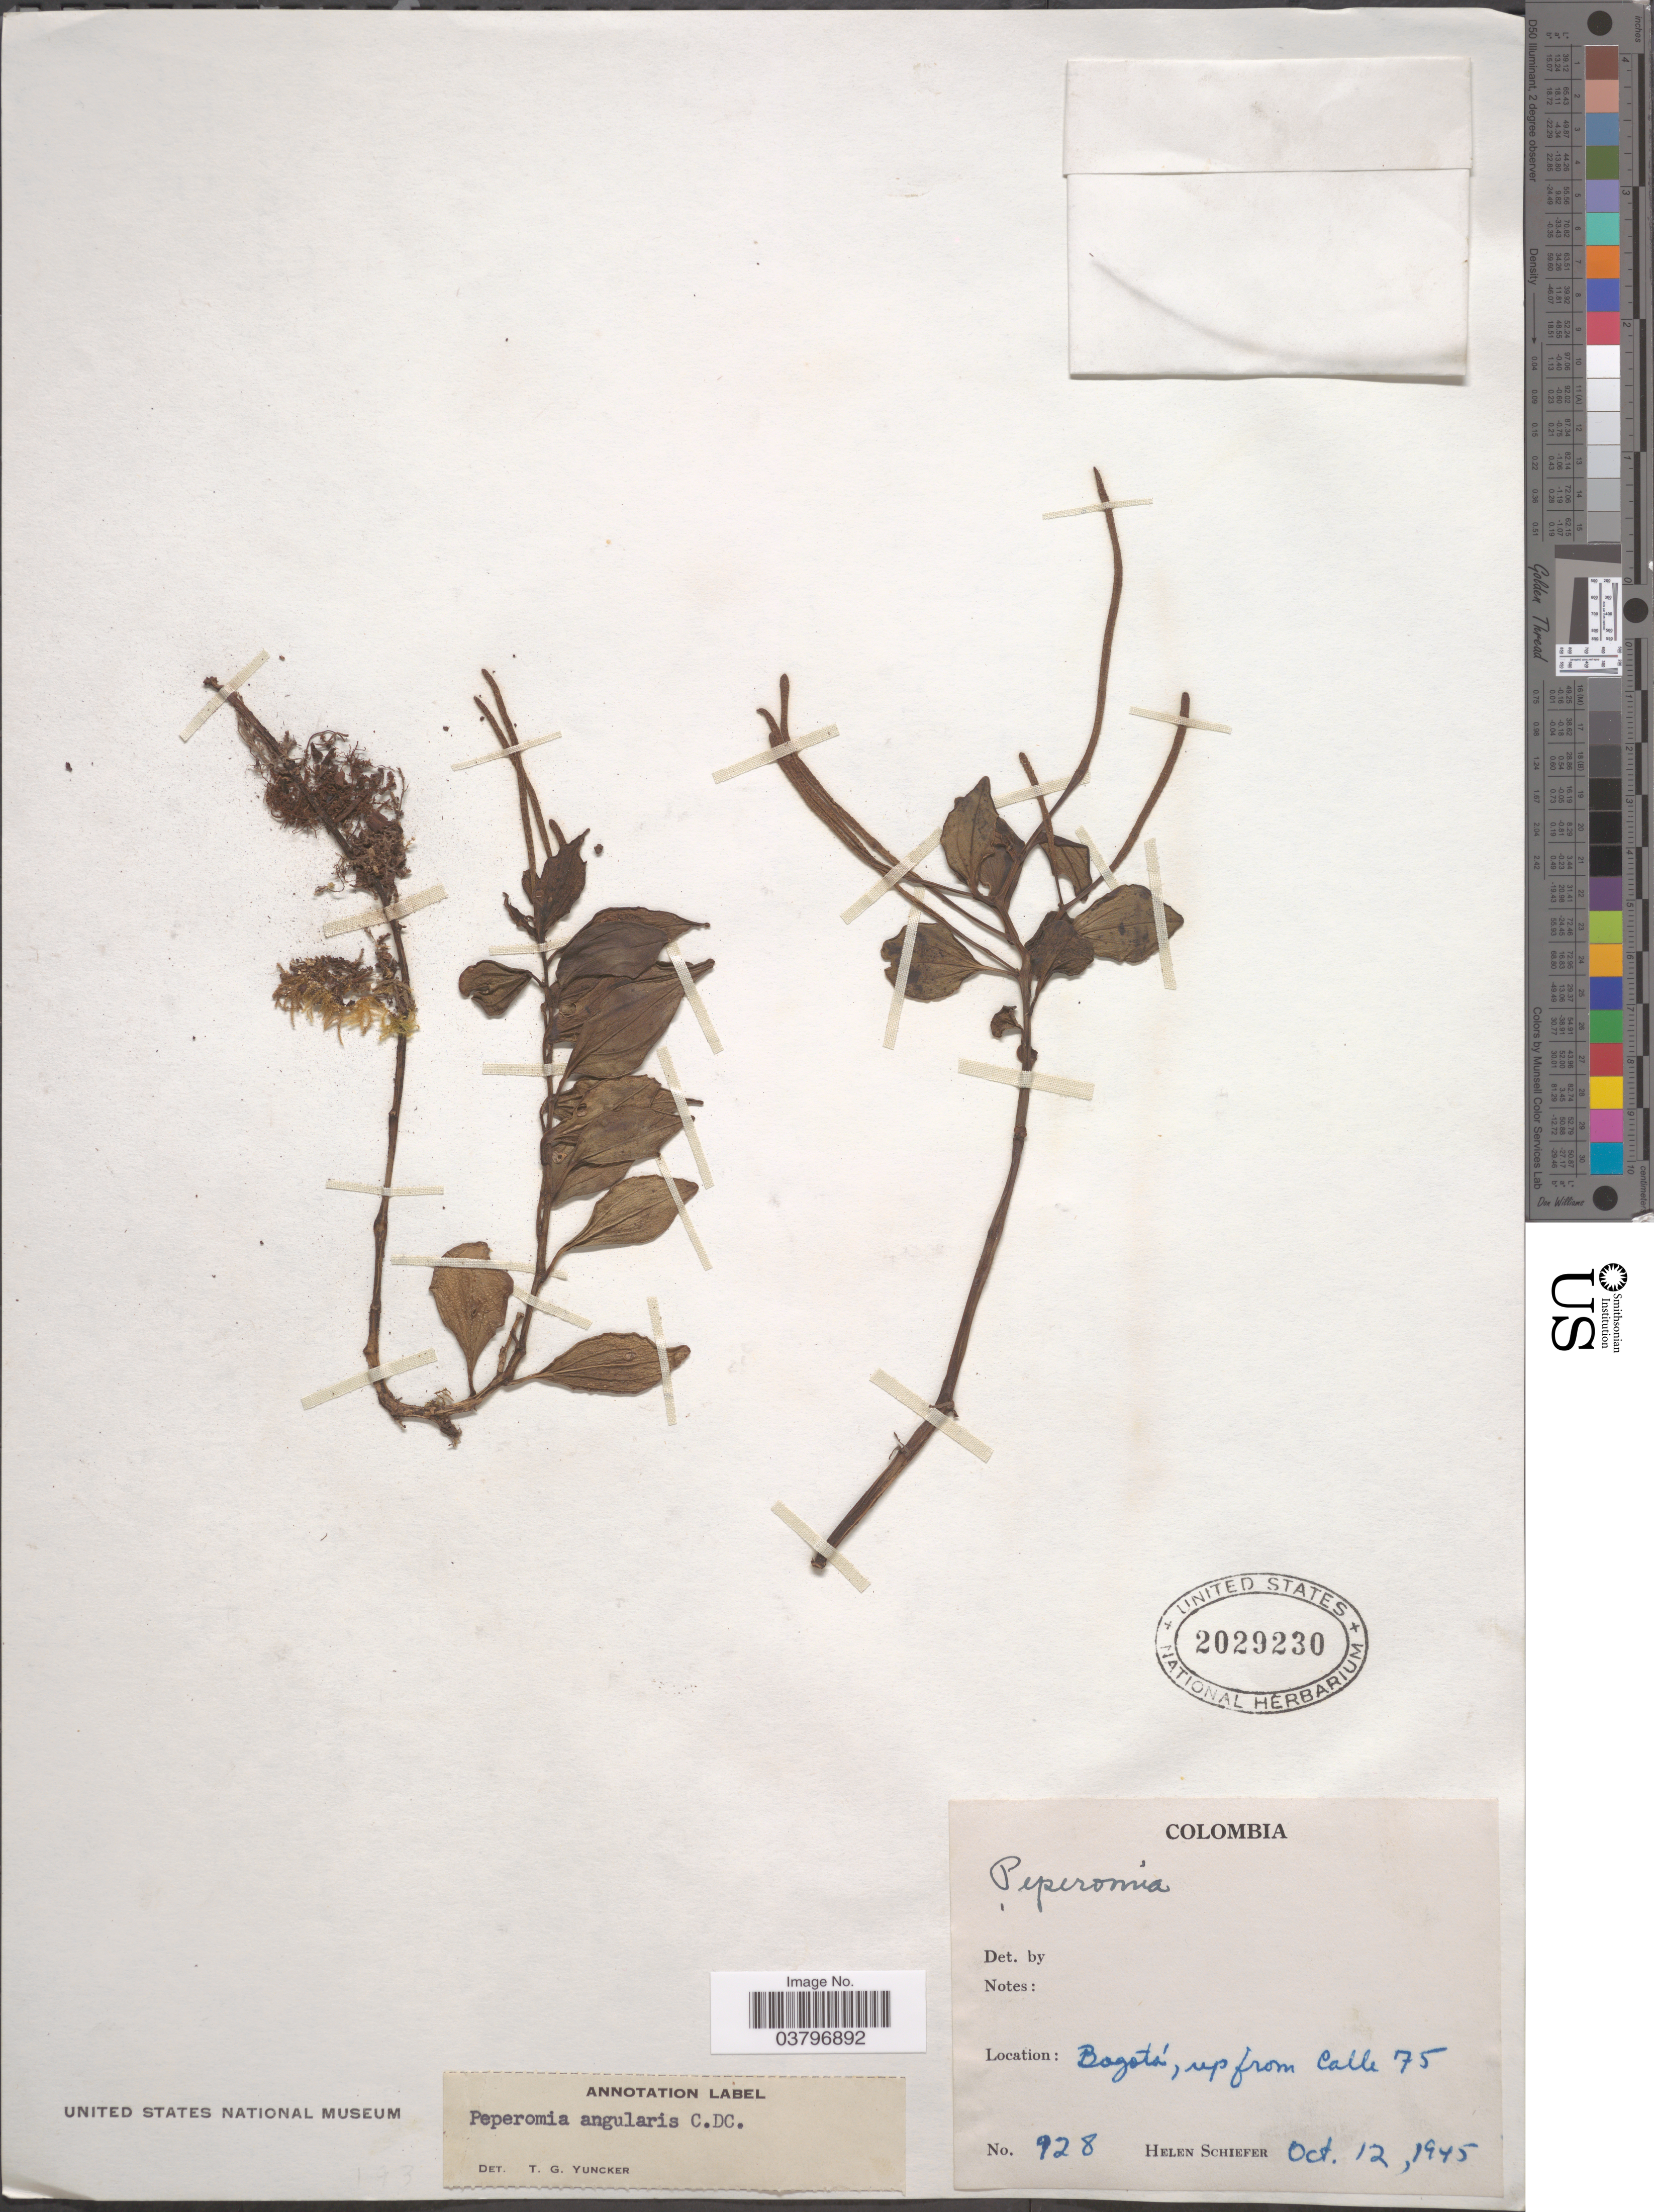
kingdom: Plantae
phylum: Tracheophyta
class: Magnoliopsida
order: Piperales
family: Piperaceae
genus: Peperomia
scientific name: Peperomia angularis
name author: C. DC.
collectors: H. Schiefer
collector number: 928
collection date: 1945-10-12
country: Colombia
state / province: Bogota D.C.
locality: Bogotá, up from Calle 75.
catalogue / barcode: US 2029230